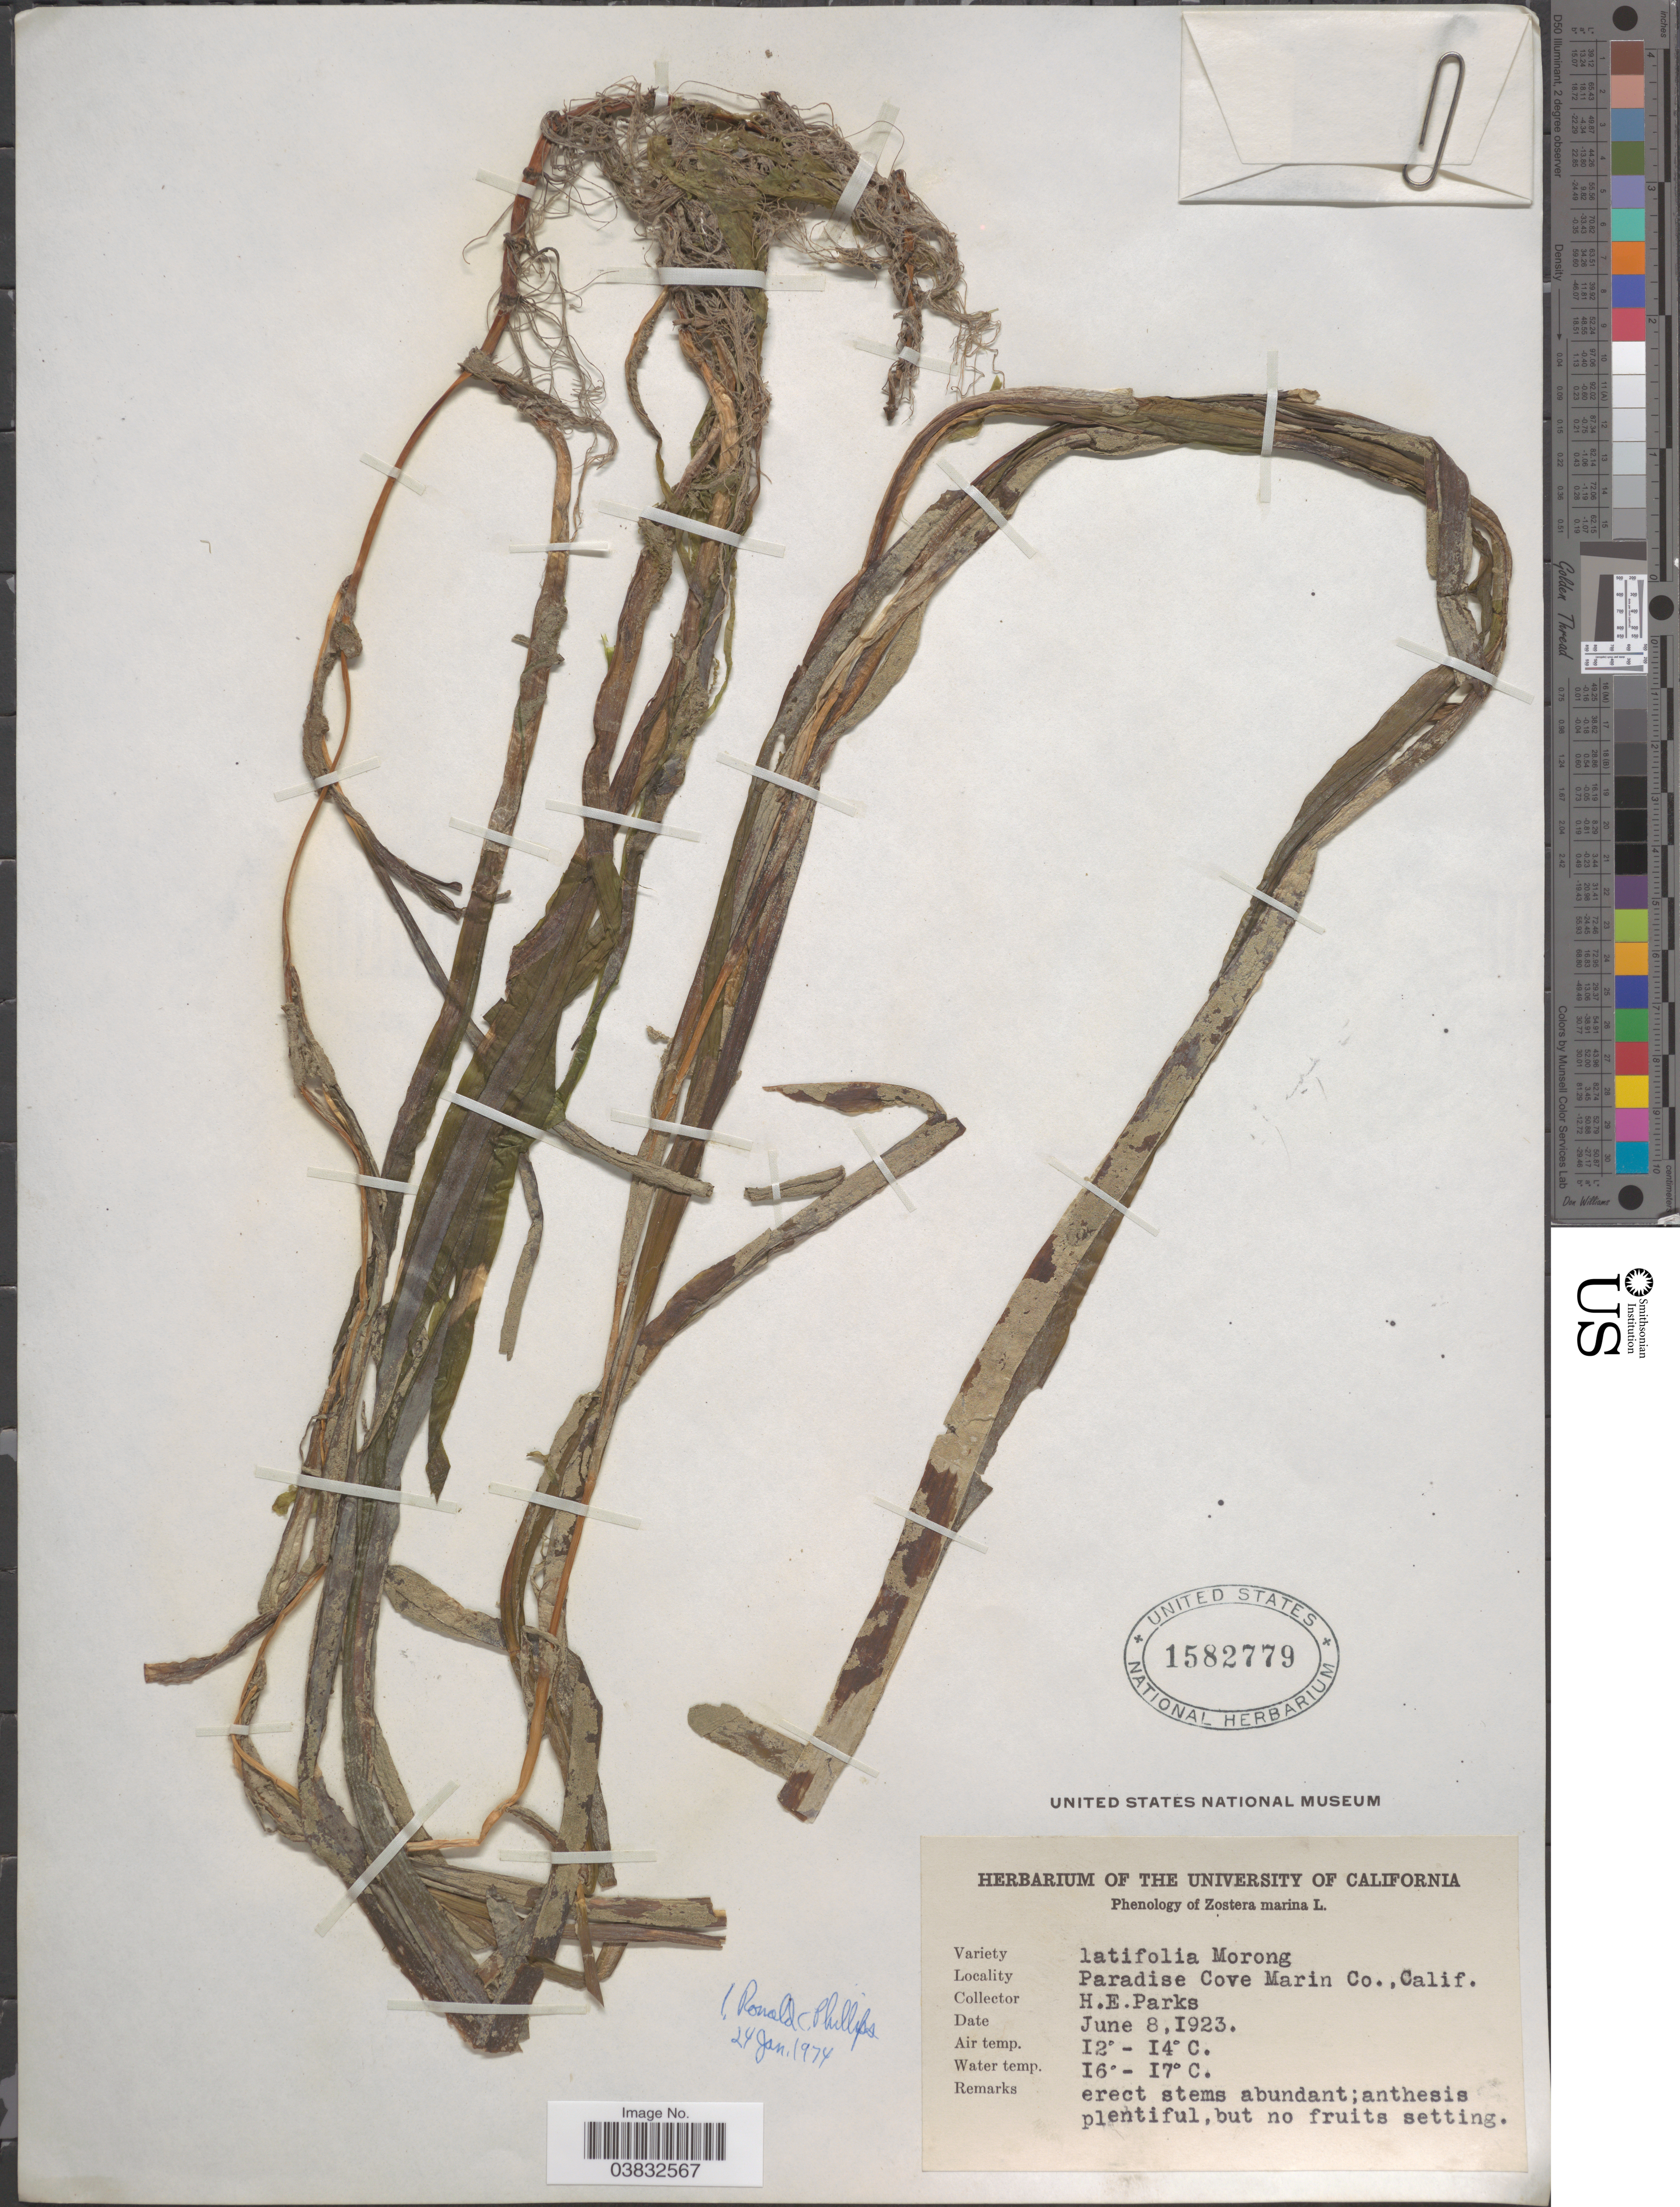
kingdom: Plantae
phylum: Tracheophyta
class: Liliopsida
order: Alismatales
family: Zosteraceae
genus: Zostera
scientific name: Zostera marina var. latifolia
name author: L.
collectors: H. E. Parks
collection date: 1923-06-08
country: United States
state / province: California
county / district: Marin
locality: Paradise Cove Marin Co.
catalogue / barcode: US 1582779